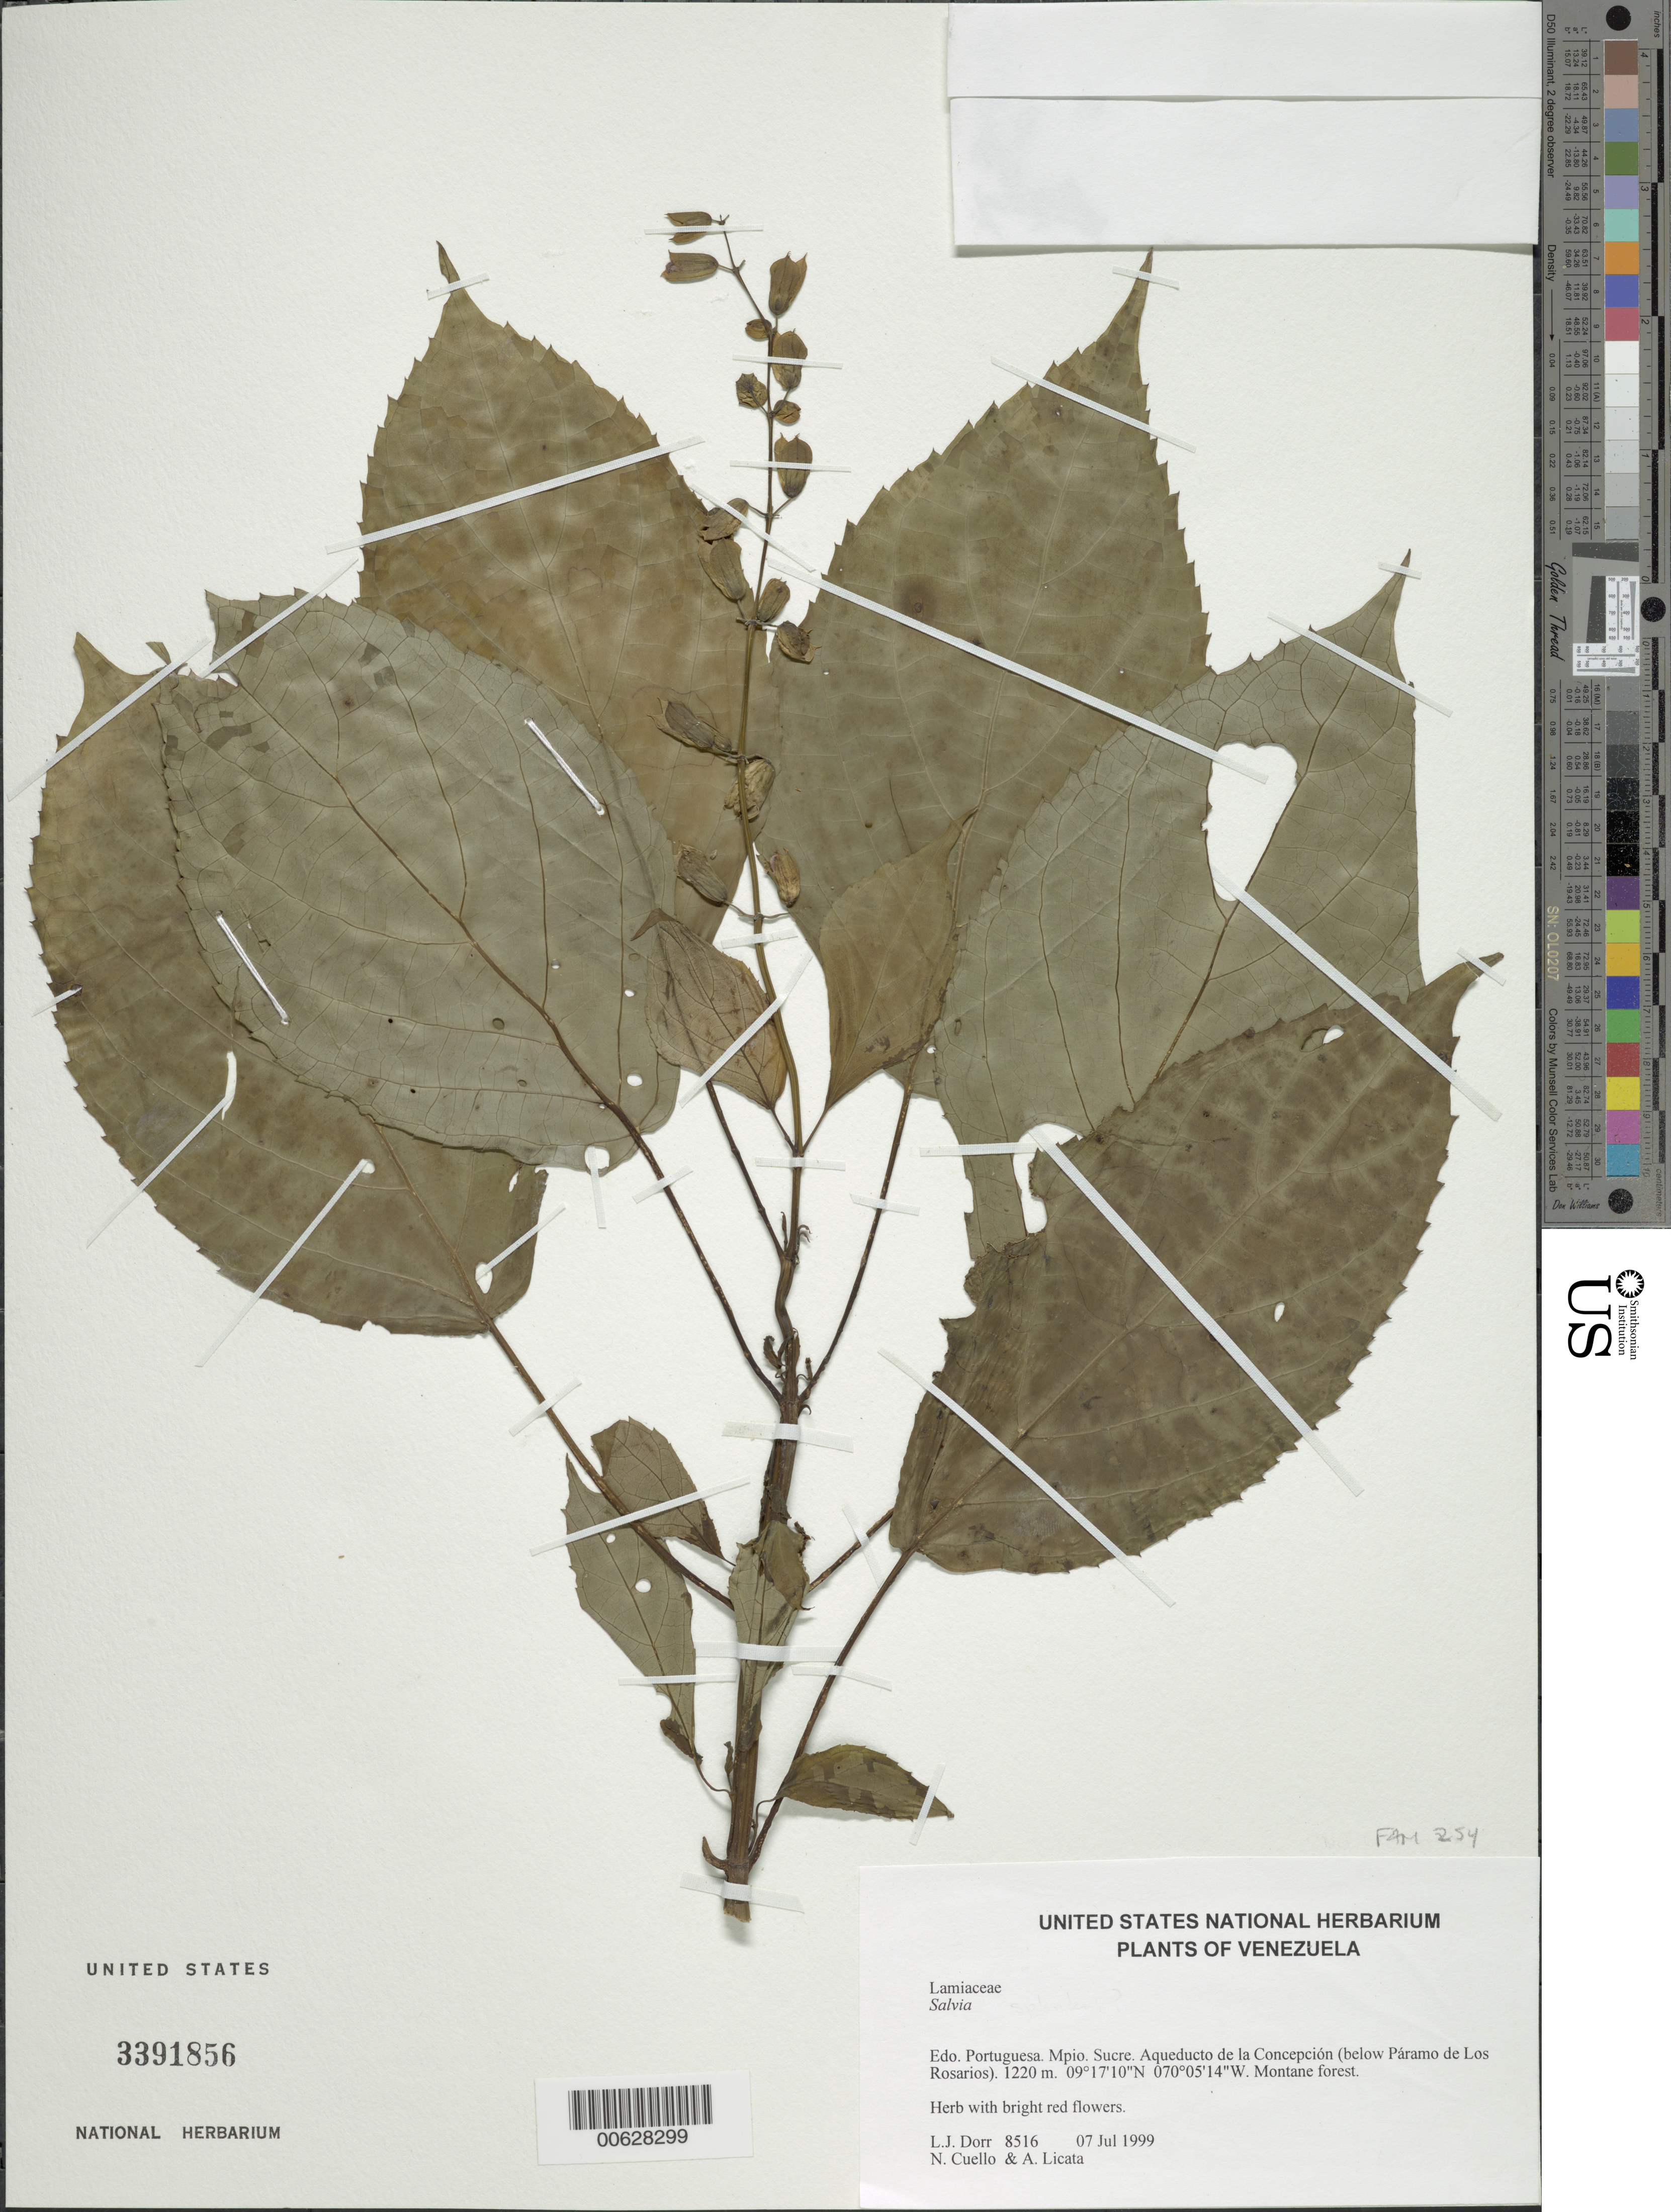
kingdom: Plantae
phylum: Tracheophyta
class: Magnoliopsida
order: Lamiales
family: Lamiaceae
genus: Salvia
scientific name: Salvia thormannii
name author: Urb.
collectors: L. J. Dorr, N. L. Cuello & A. Licata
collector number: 8516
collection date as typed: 07 Jul 1999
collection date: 1999-07-07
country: Venezuela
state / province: Portuguesa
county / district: Sucre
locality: Aqueducto de la Concepción (below Páramo de Los Rosarios)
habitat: Montane forest.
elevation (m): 1220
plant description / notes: K, PORT, US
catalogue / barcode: US 3391856